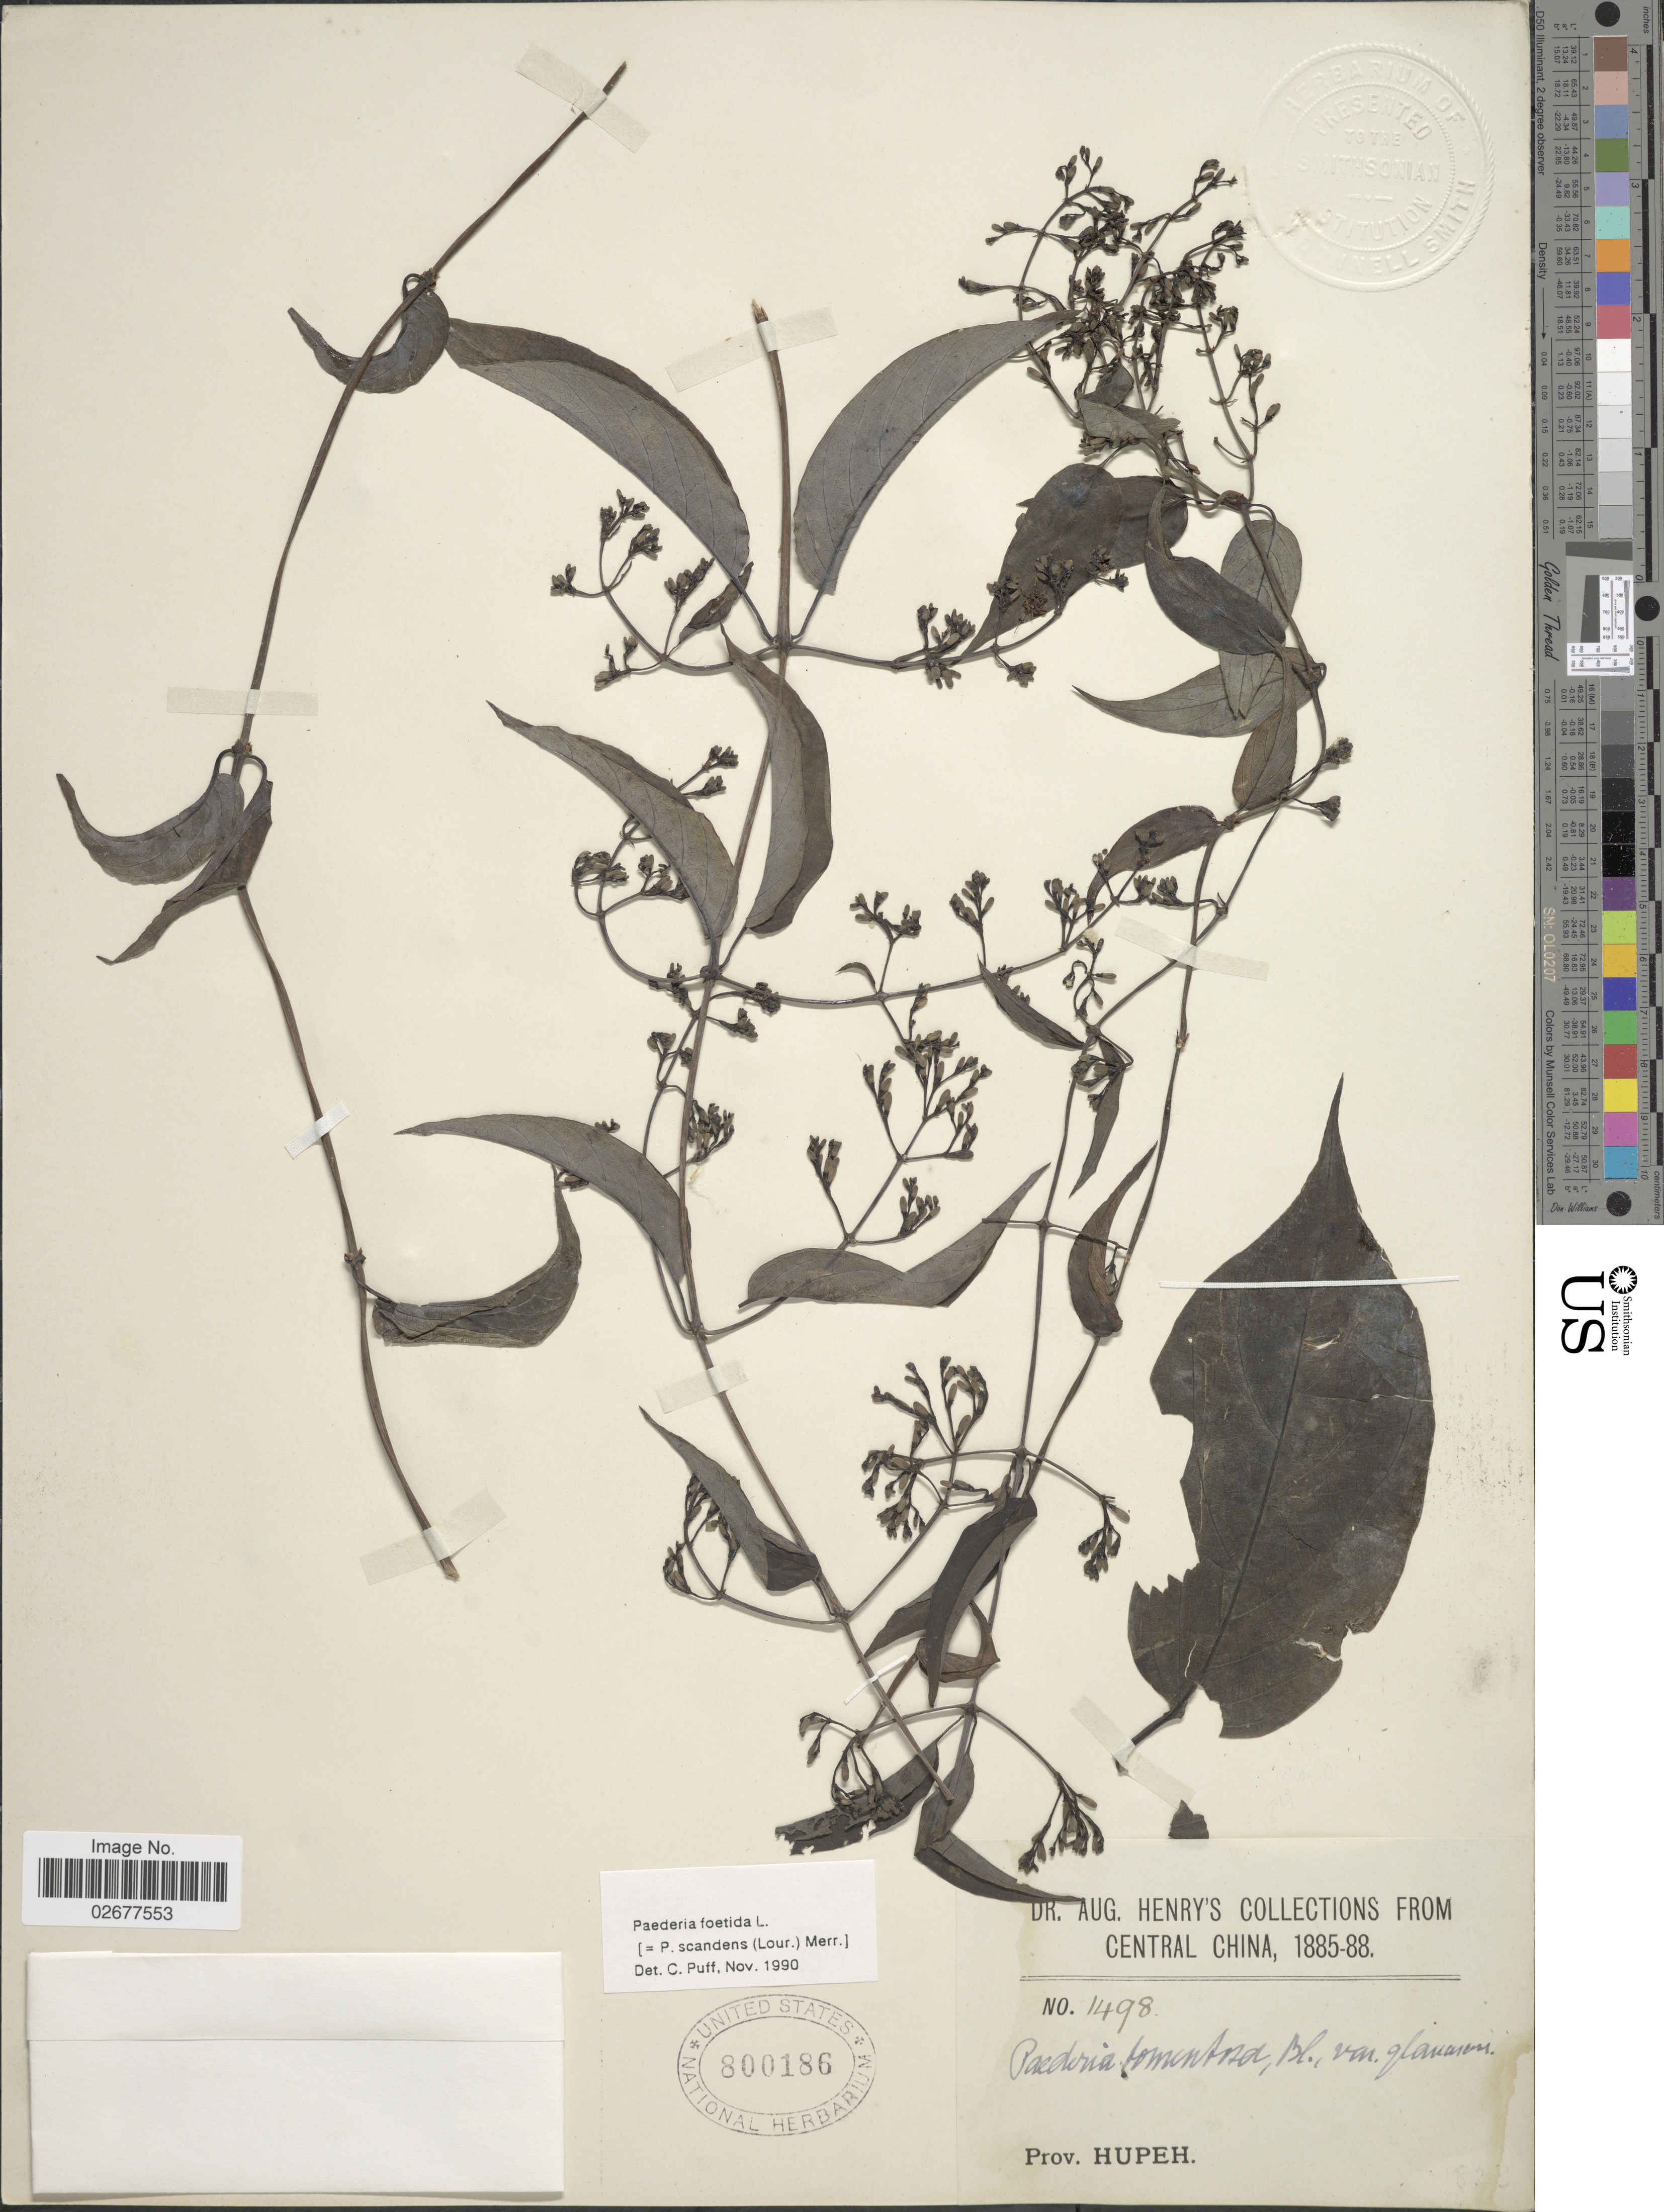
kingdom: Plantae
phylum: Tracheophyta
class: Magnoliopsida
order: Gentianales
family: Rubiaceae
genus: Paederia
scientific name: Paederia foetida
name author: Wall.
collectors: A. Henry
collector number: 1498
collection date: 1885/1888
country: China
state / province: Hubei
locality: Central China. Hupeh.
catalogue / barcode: US 800186